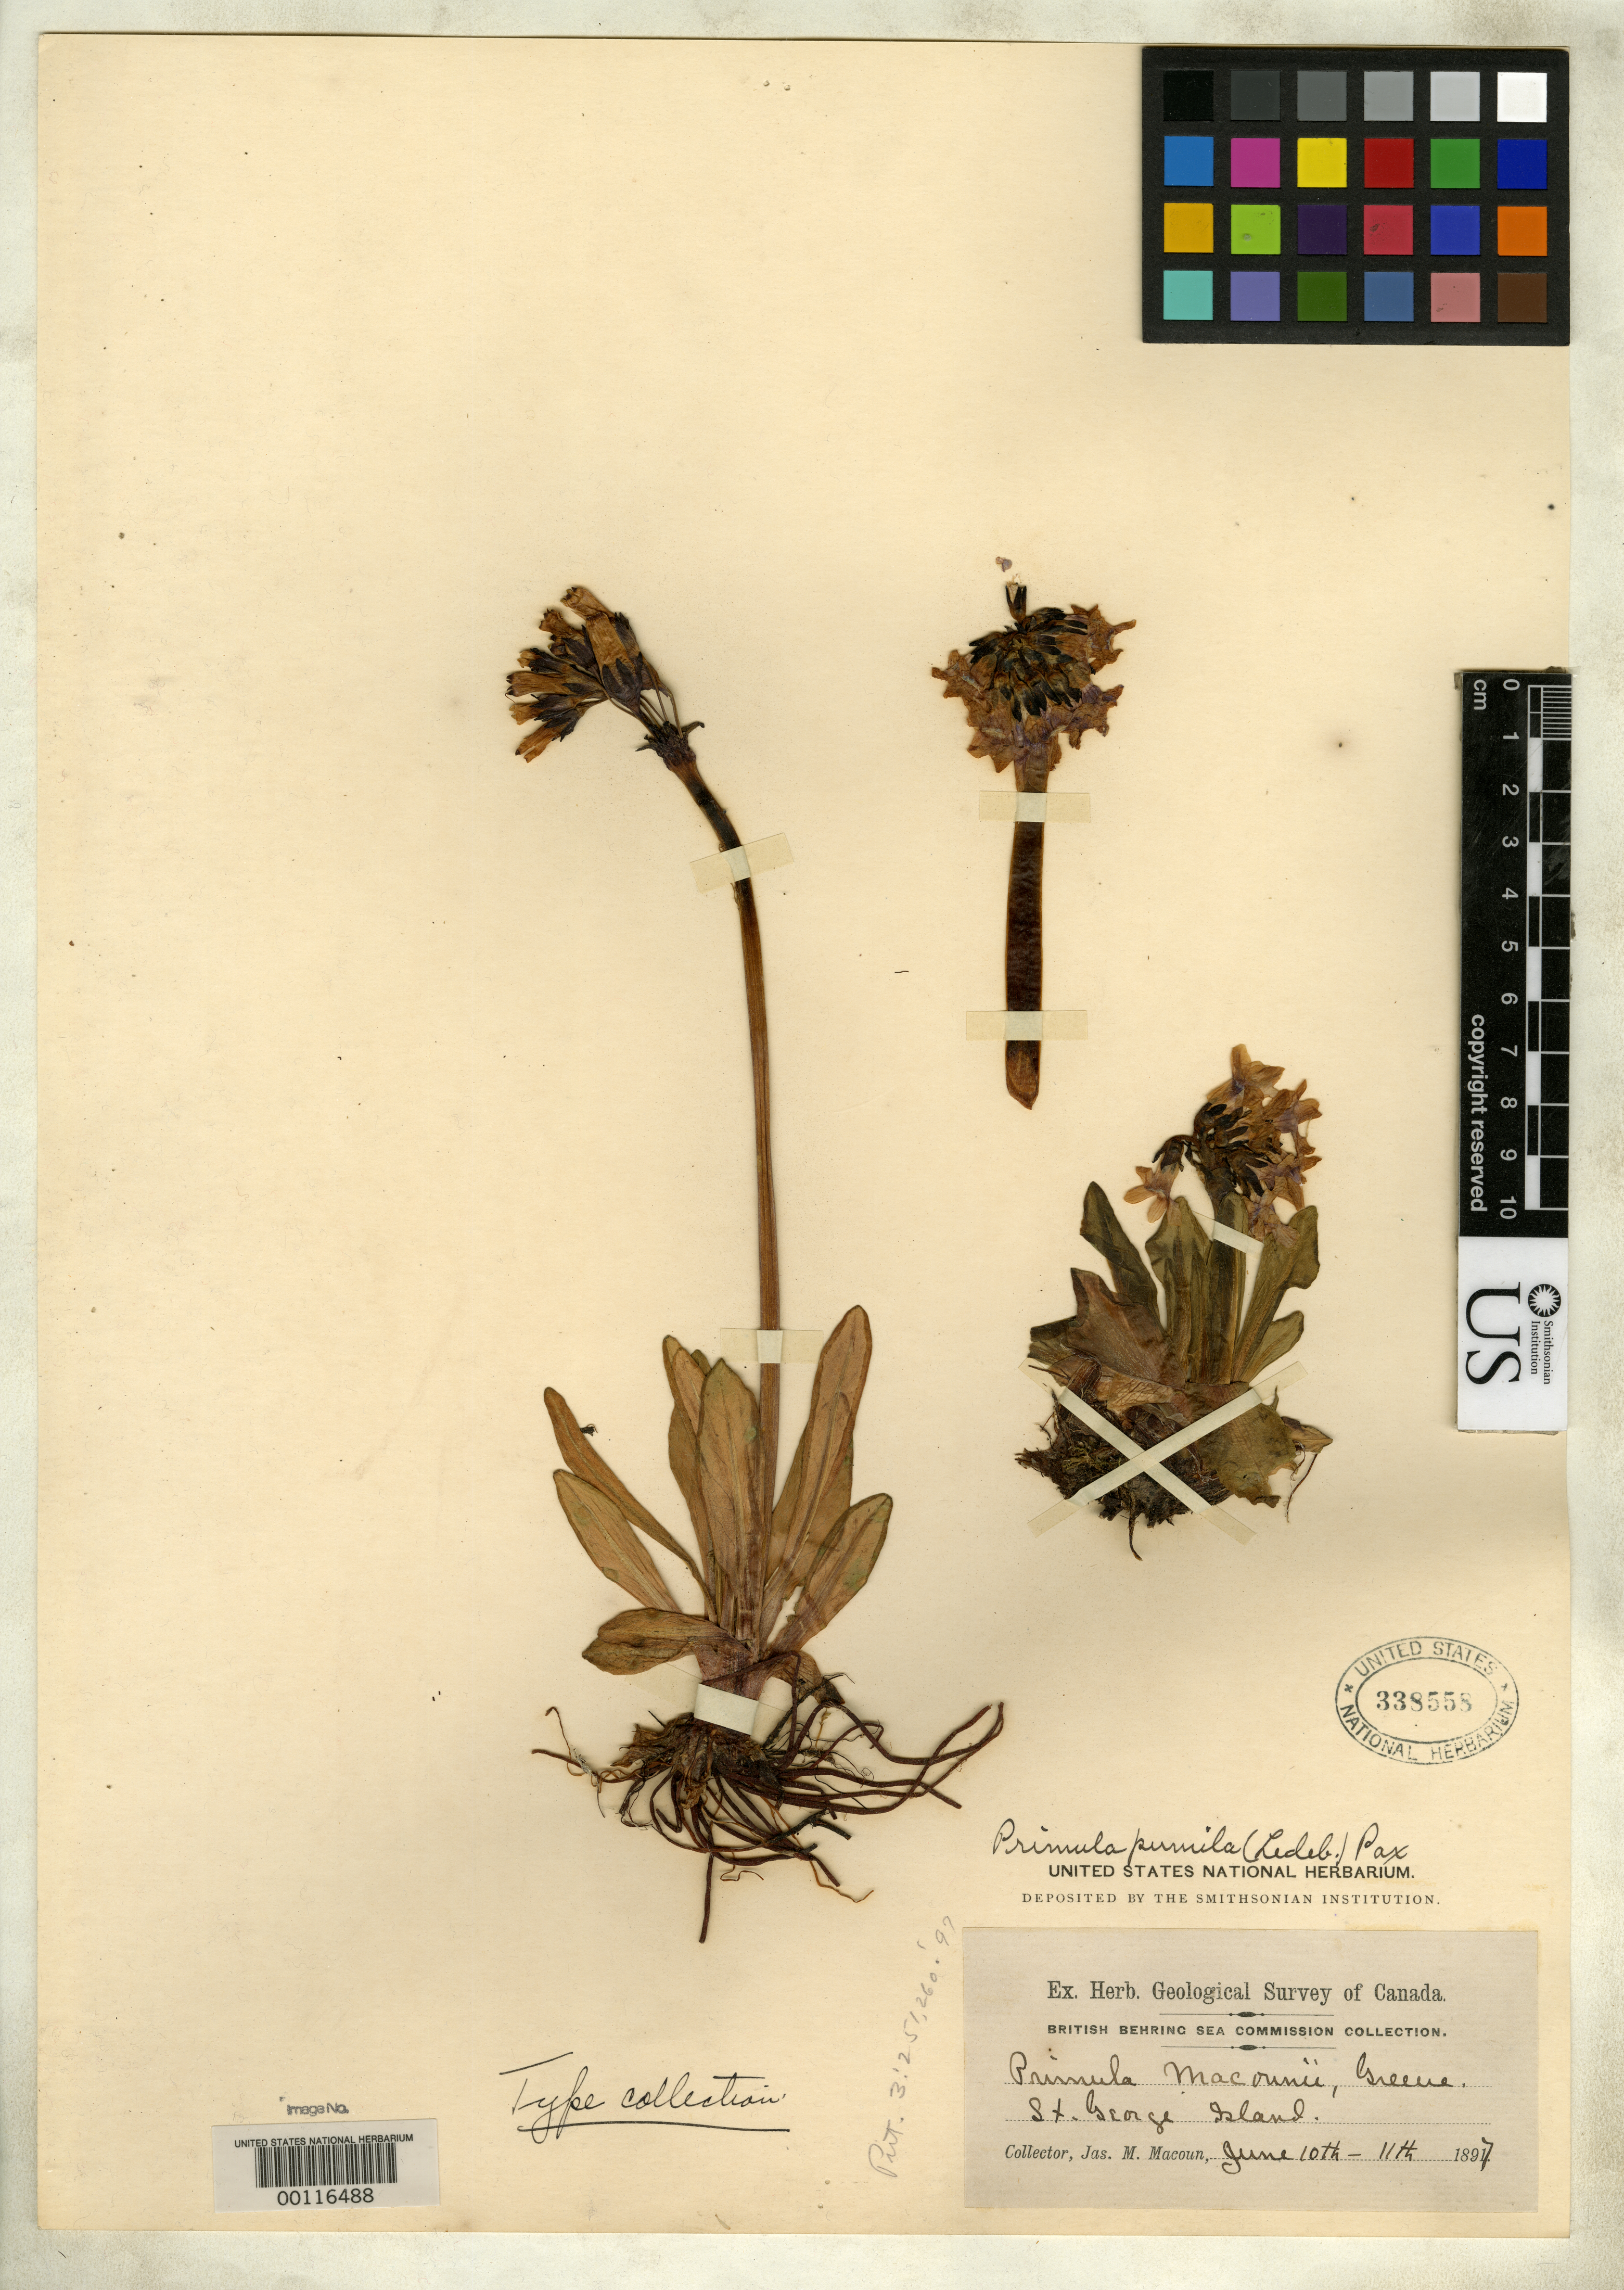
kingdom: Plantae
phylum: Tracheophyta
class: Magnoliopsida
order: Ericales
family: Primulaceae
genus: Primula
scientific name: Primula macounii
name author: Greene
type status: Isotype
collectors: J. M. Macoun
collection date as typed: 10 Jun 1897 to 11 Jun 1897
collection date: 1897-06-10/1897-06-11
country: United States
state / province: Alaska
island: St. George's Island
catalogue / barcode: US 338558